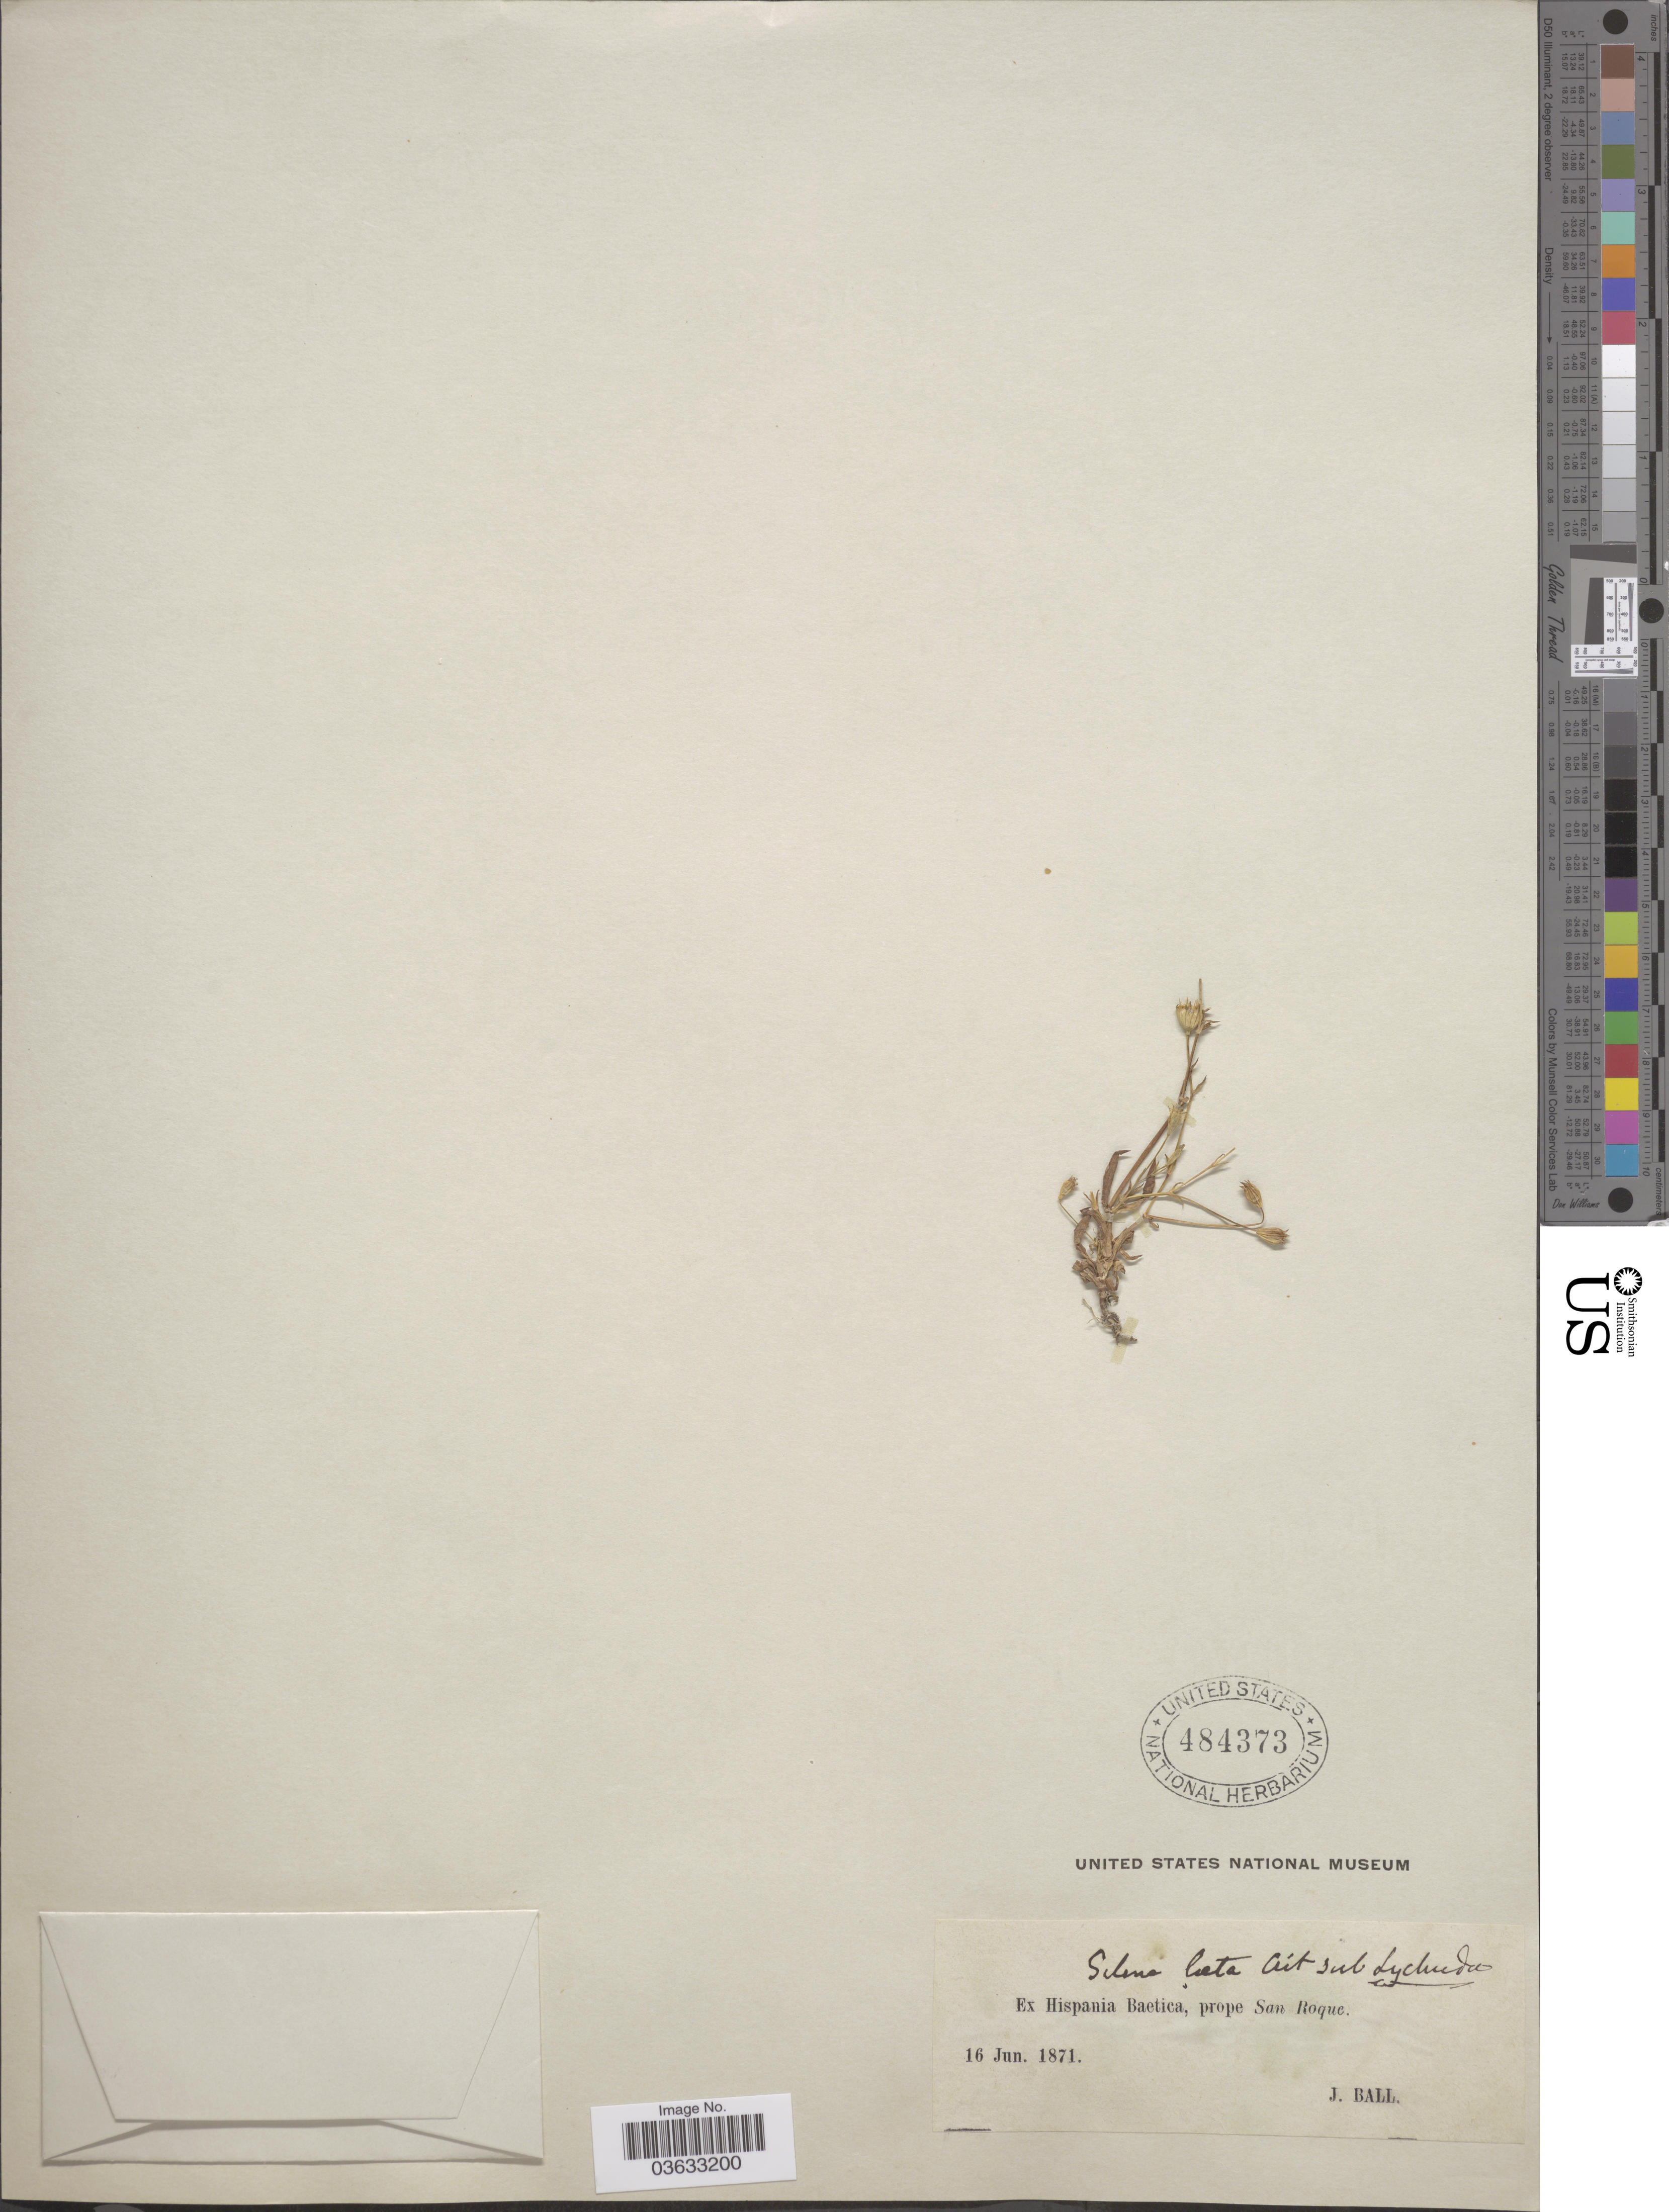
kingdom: Plantae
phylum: Tracheophyta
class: Magnoliopsida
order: Caryophyllales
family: Caryophyllaceae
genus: Eudianthe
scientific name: Eudianthe laeta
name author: (Aiton) Rchb. ex Willk.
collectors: J. Ball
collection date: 1871-06-16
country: Spain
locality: Ex Hispania Baetica, prope San Roque.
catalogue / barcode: US 484373